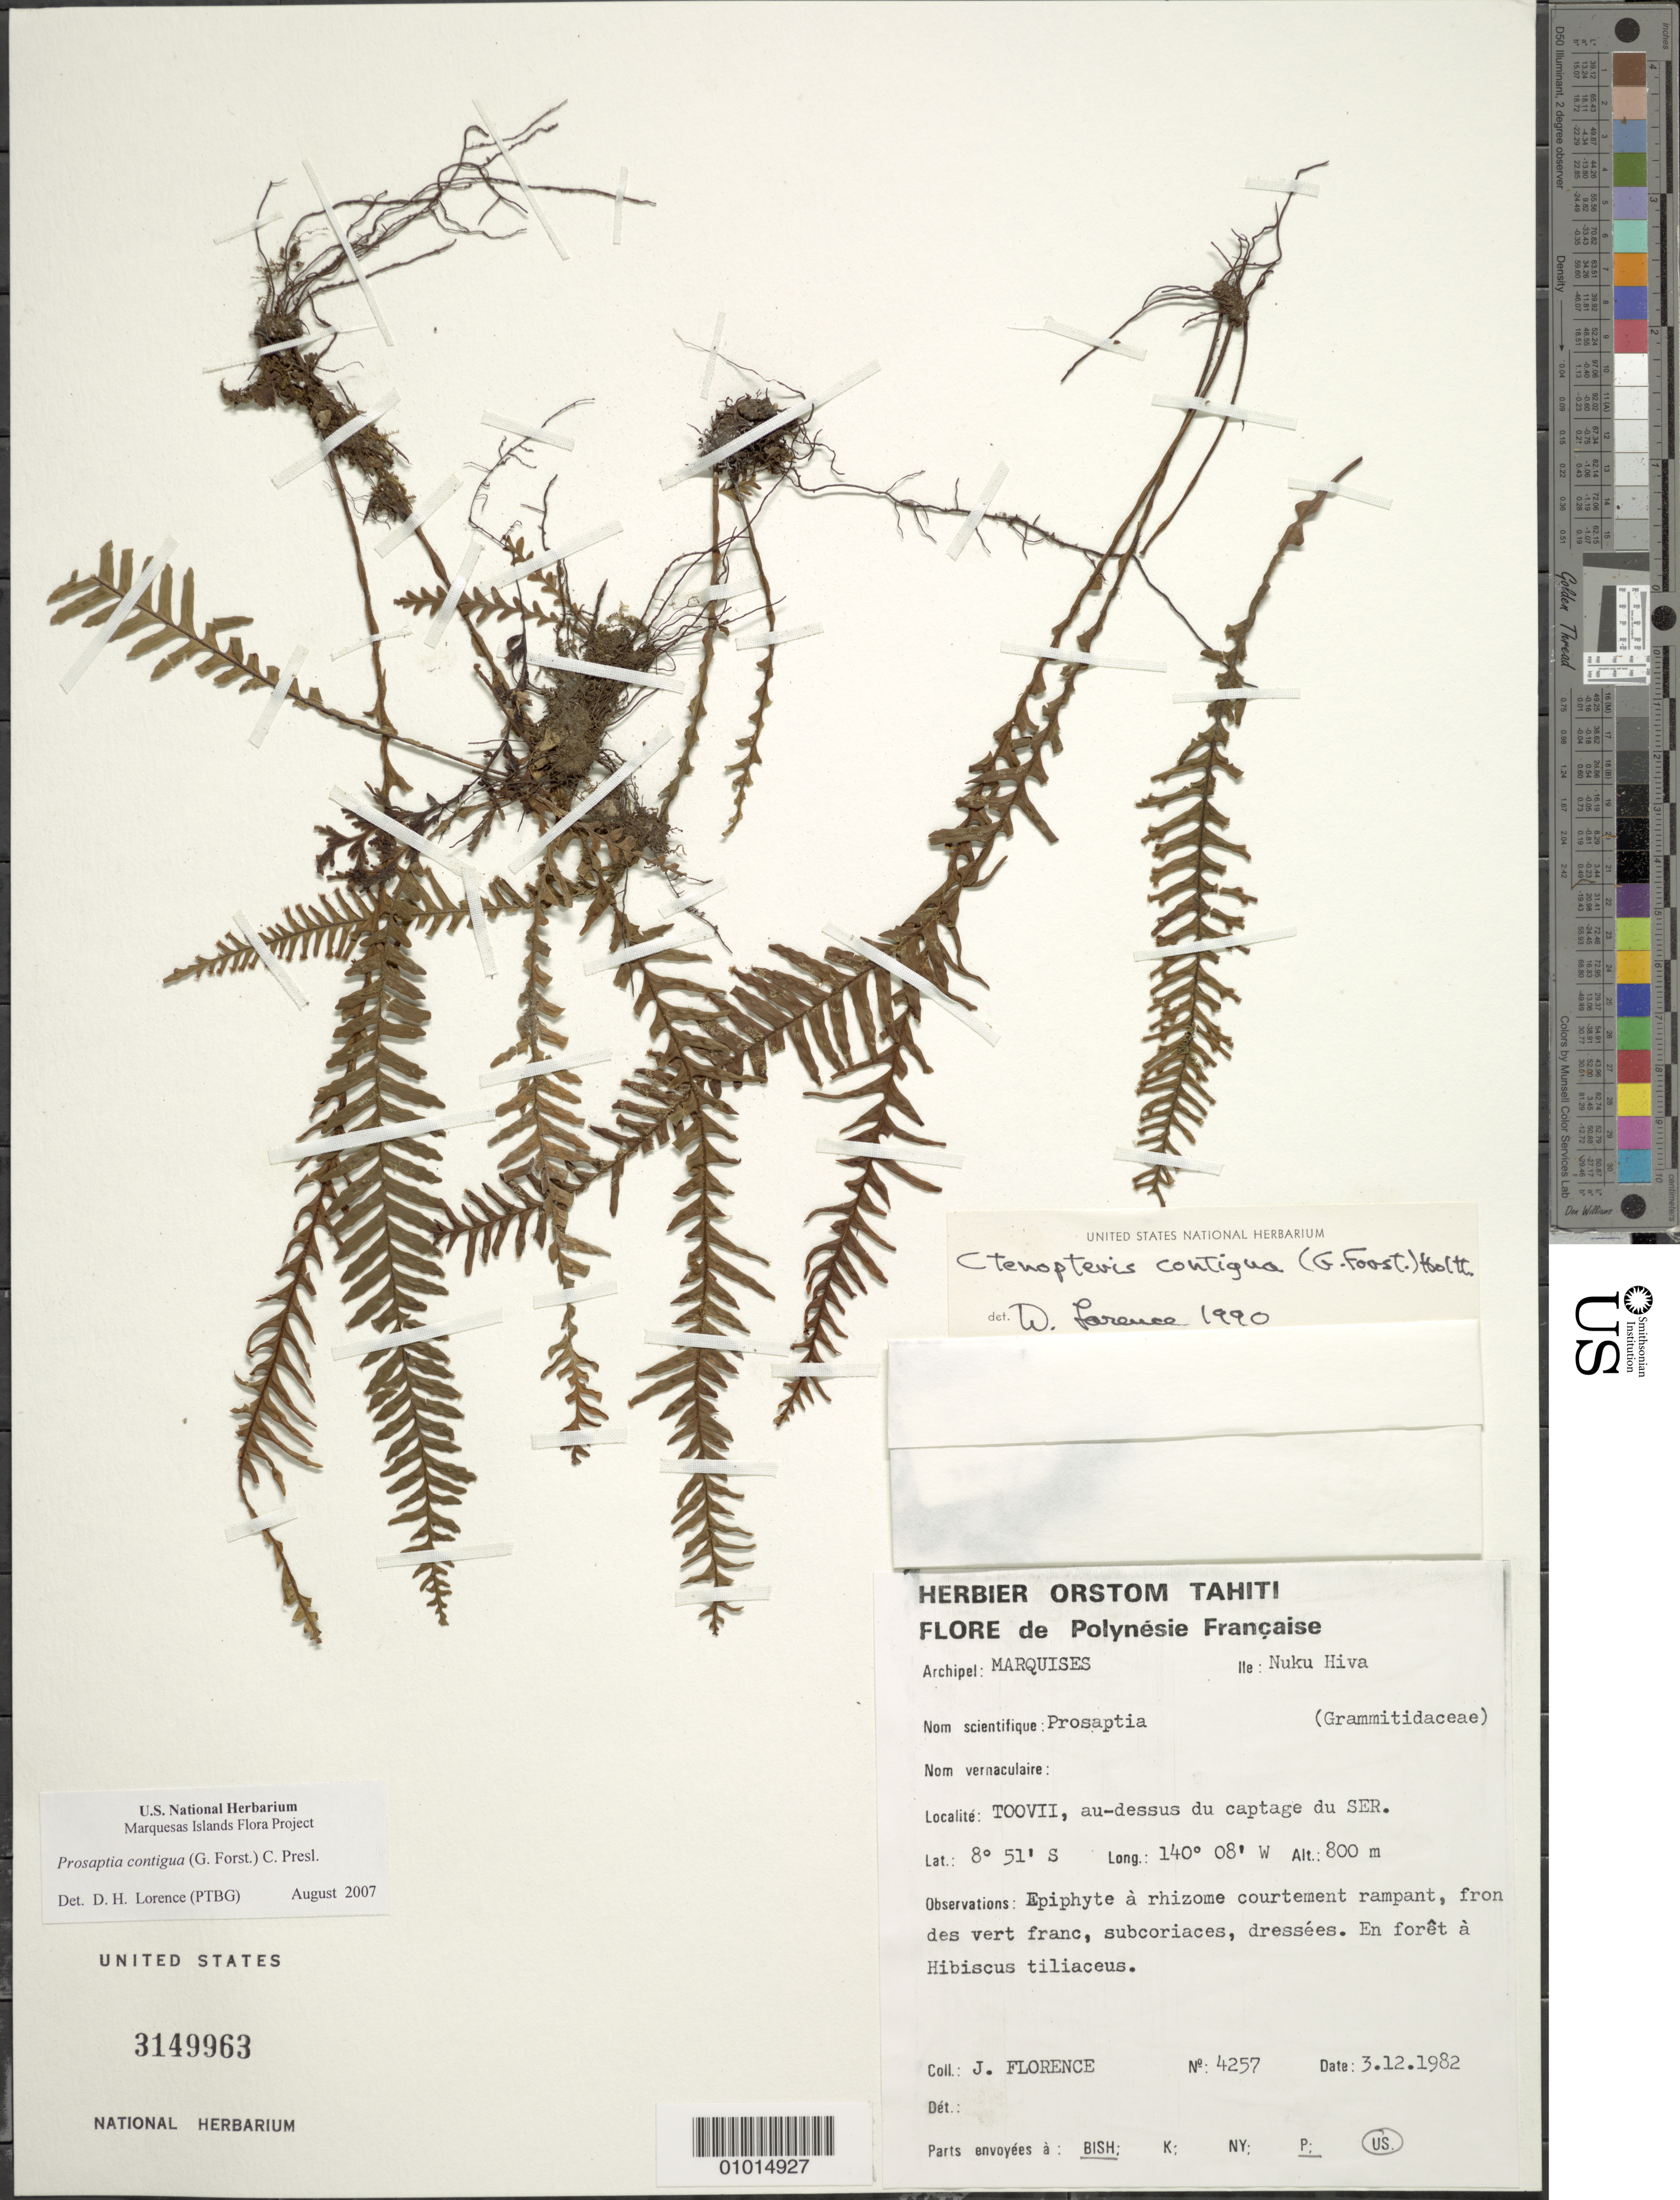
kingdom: Plantae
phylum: Tracheophyta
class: Polypodiopsida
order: Polypodiales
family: Polypodiaceae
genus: Prosaptia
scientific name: Prosaptia contigua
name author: (G. Forst.) Presl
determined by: Lorence, David H., (PTBG), National Tropical Botanical Garden (UNITED STATES)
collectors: J. Florence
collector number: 4257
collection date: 1982-12-03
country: French Polynesia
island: Nuku Hiva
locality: Toovii, au-dessus du captage du SER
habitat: En forêt à Hibiscus tiliaceus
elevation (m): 800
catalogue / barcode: US 3149963